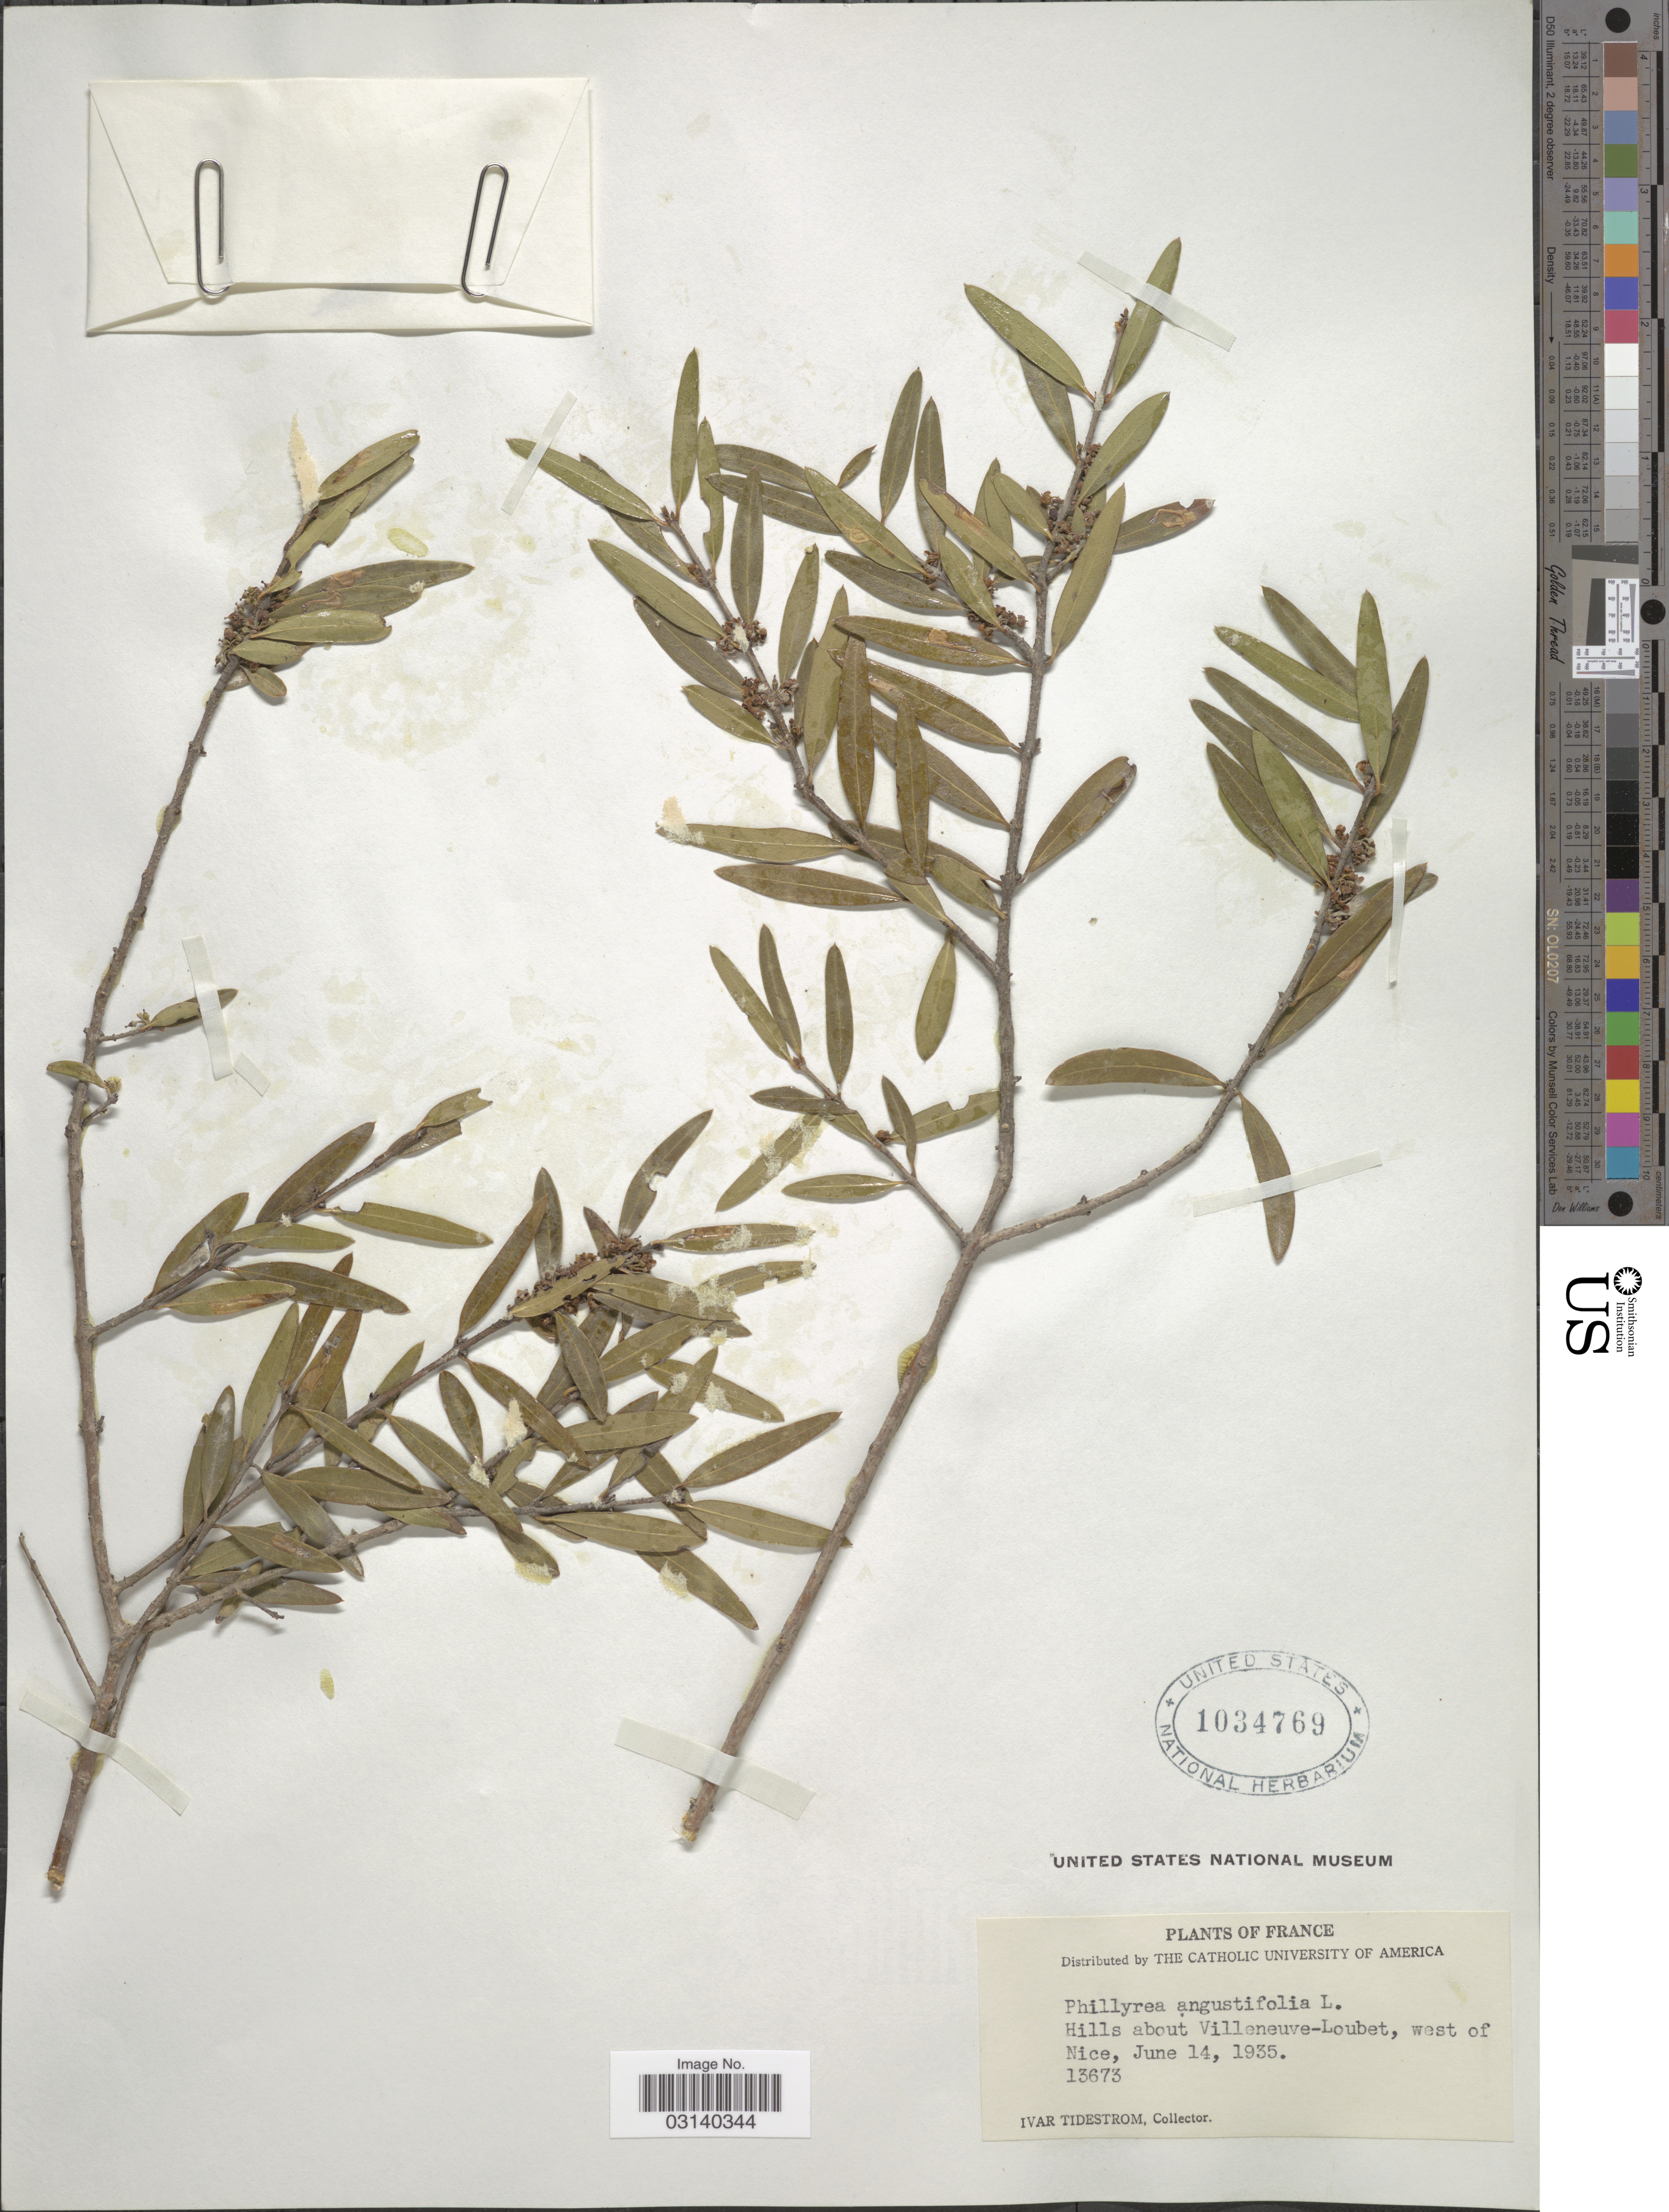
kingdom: Plantae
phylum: Tracheophyta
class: Magnoliopsida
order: Lamiales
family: Oleaceae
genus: Phillyrea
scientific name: Phillyrea angustifolia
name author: L.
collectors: I. F. Tidestrom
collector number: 13673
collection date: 1935-06-14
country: France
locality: Hills about Villeneuve-Loubet, west of Nice.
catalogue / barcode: US 1034769